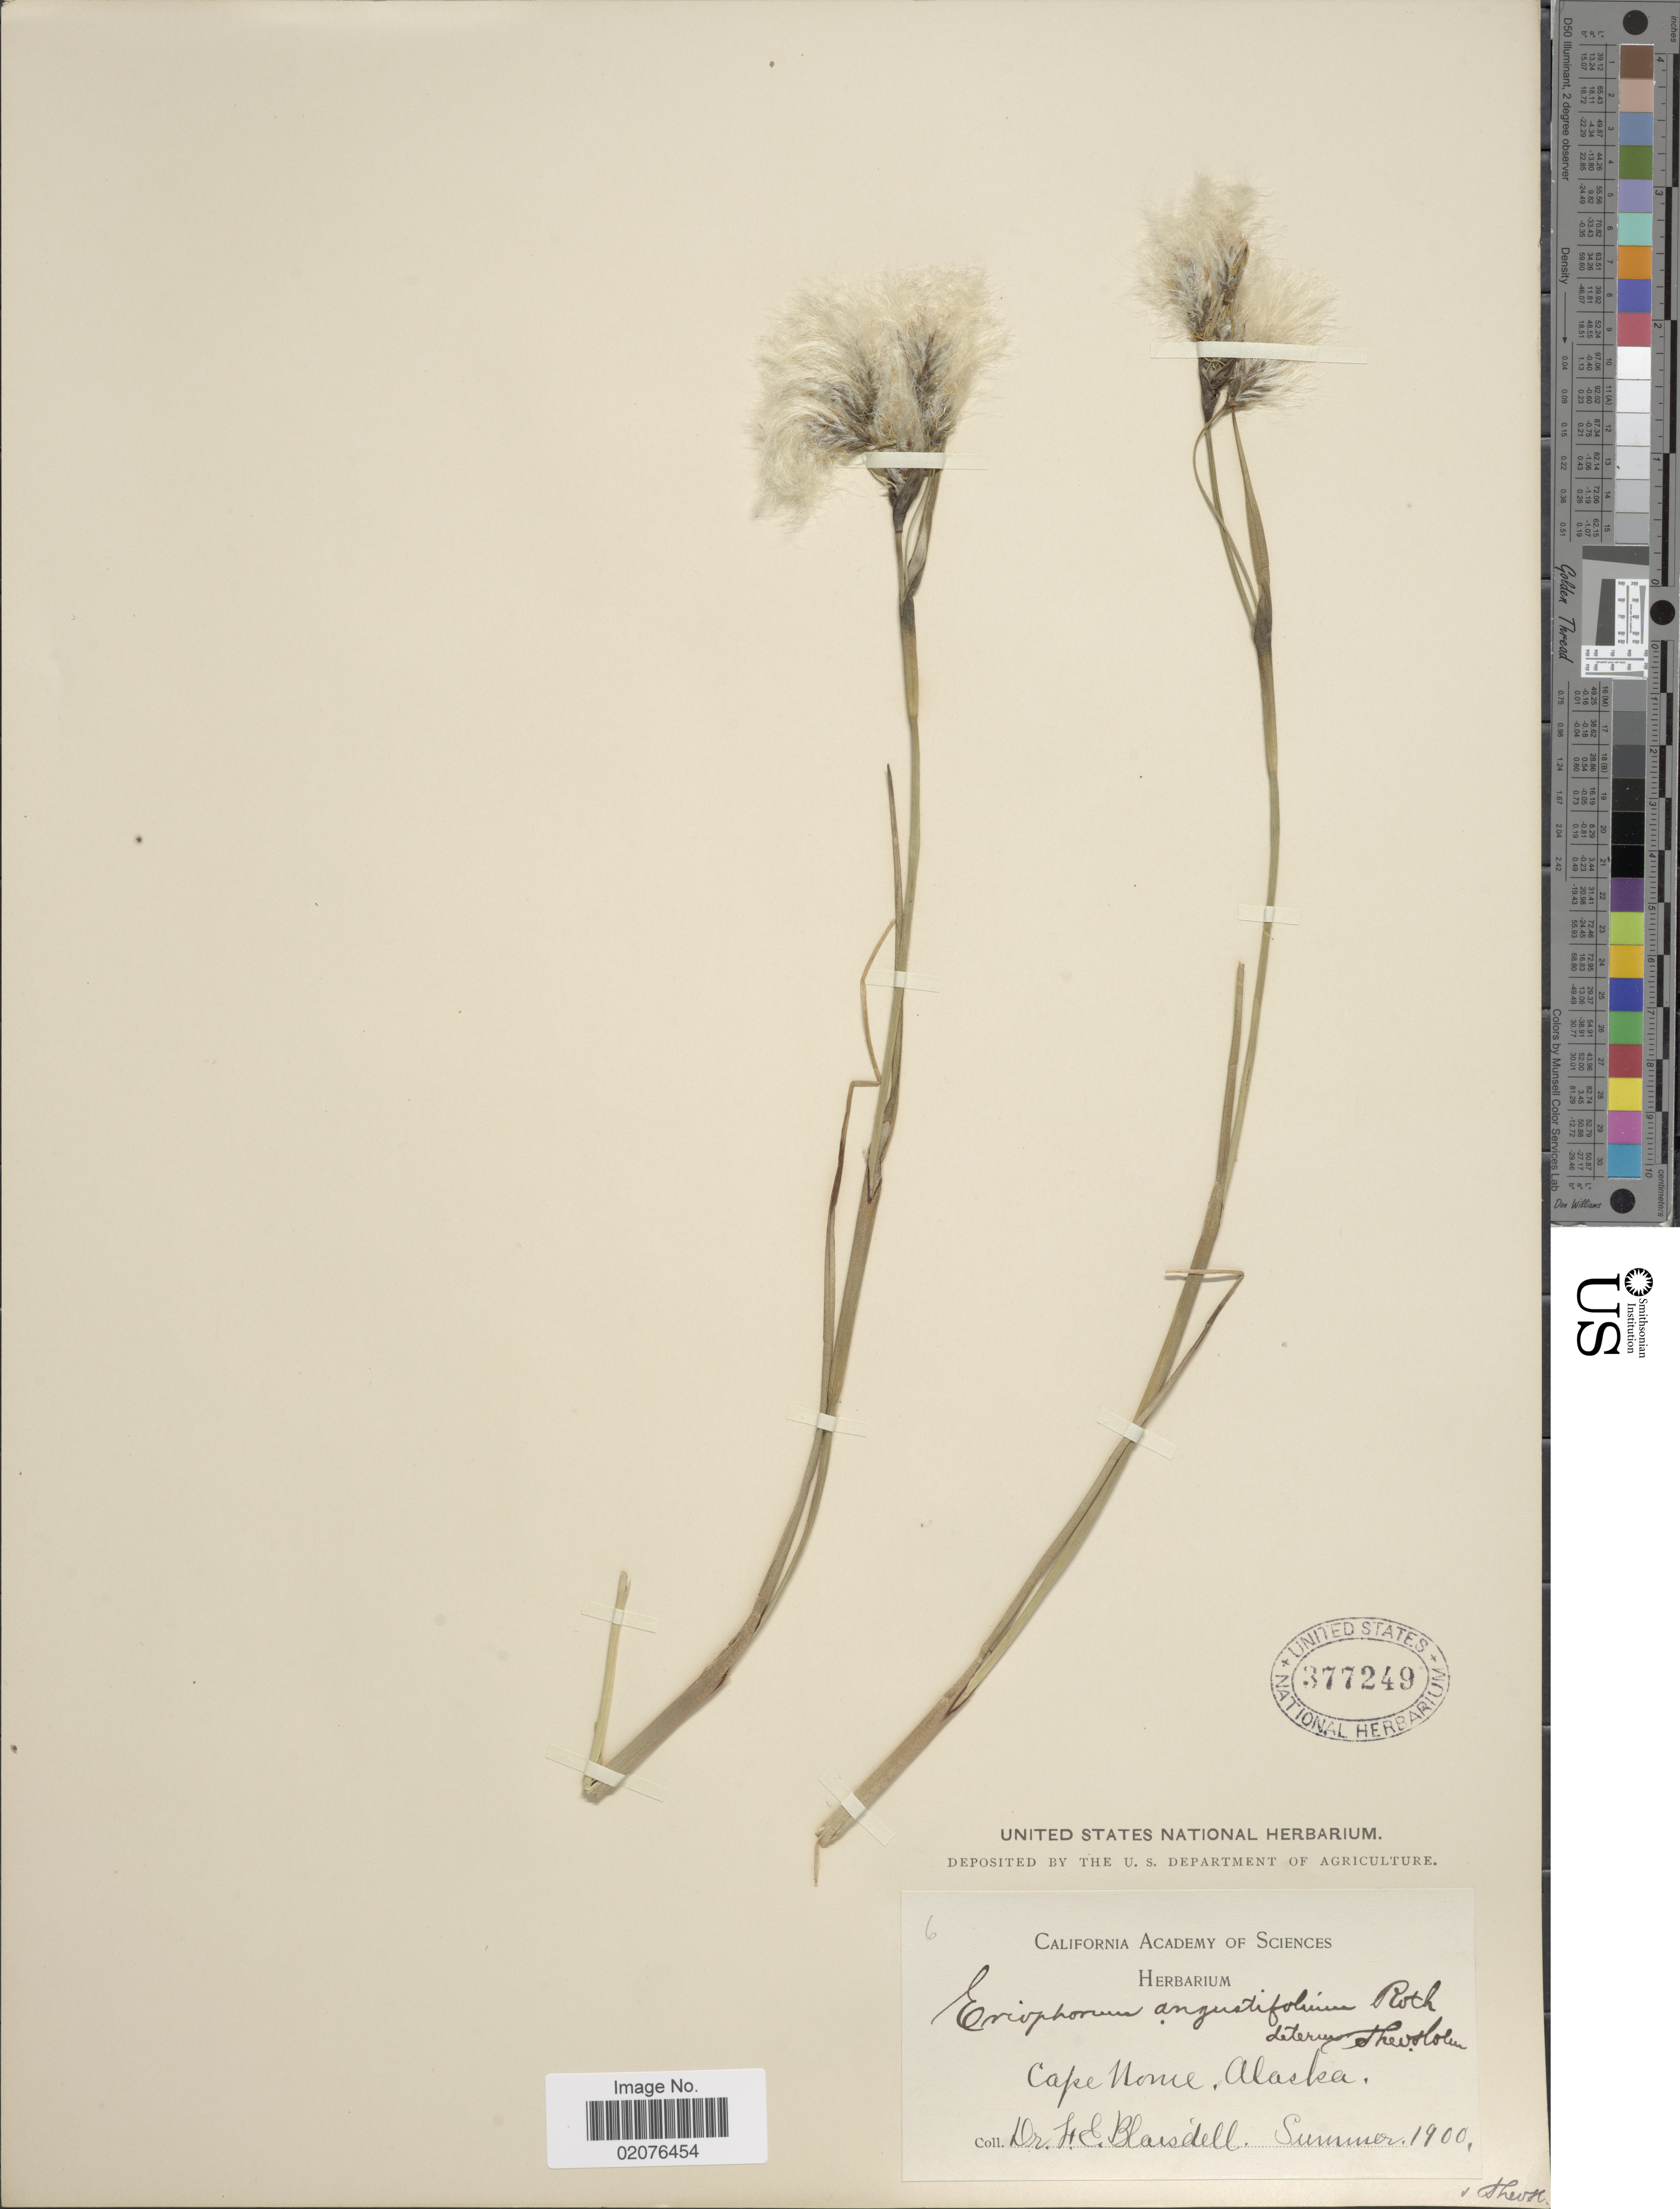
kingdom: Plantae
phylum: Tracheophyta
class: Liliopsida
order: Poales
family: Cyperaceae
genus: Eriophorum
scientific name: Eriophorum angustifolium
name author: Honck.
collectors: F. Blaisdell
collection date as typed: summer 1900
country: United States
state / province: Alaska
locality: Cape Nome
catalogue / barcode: US 377249